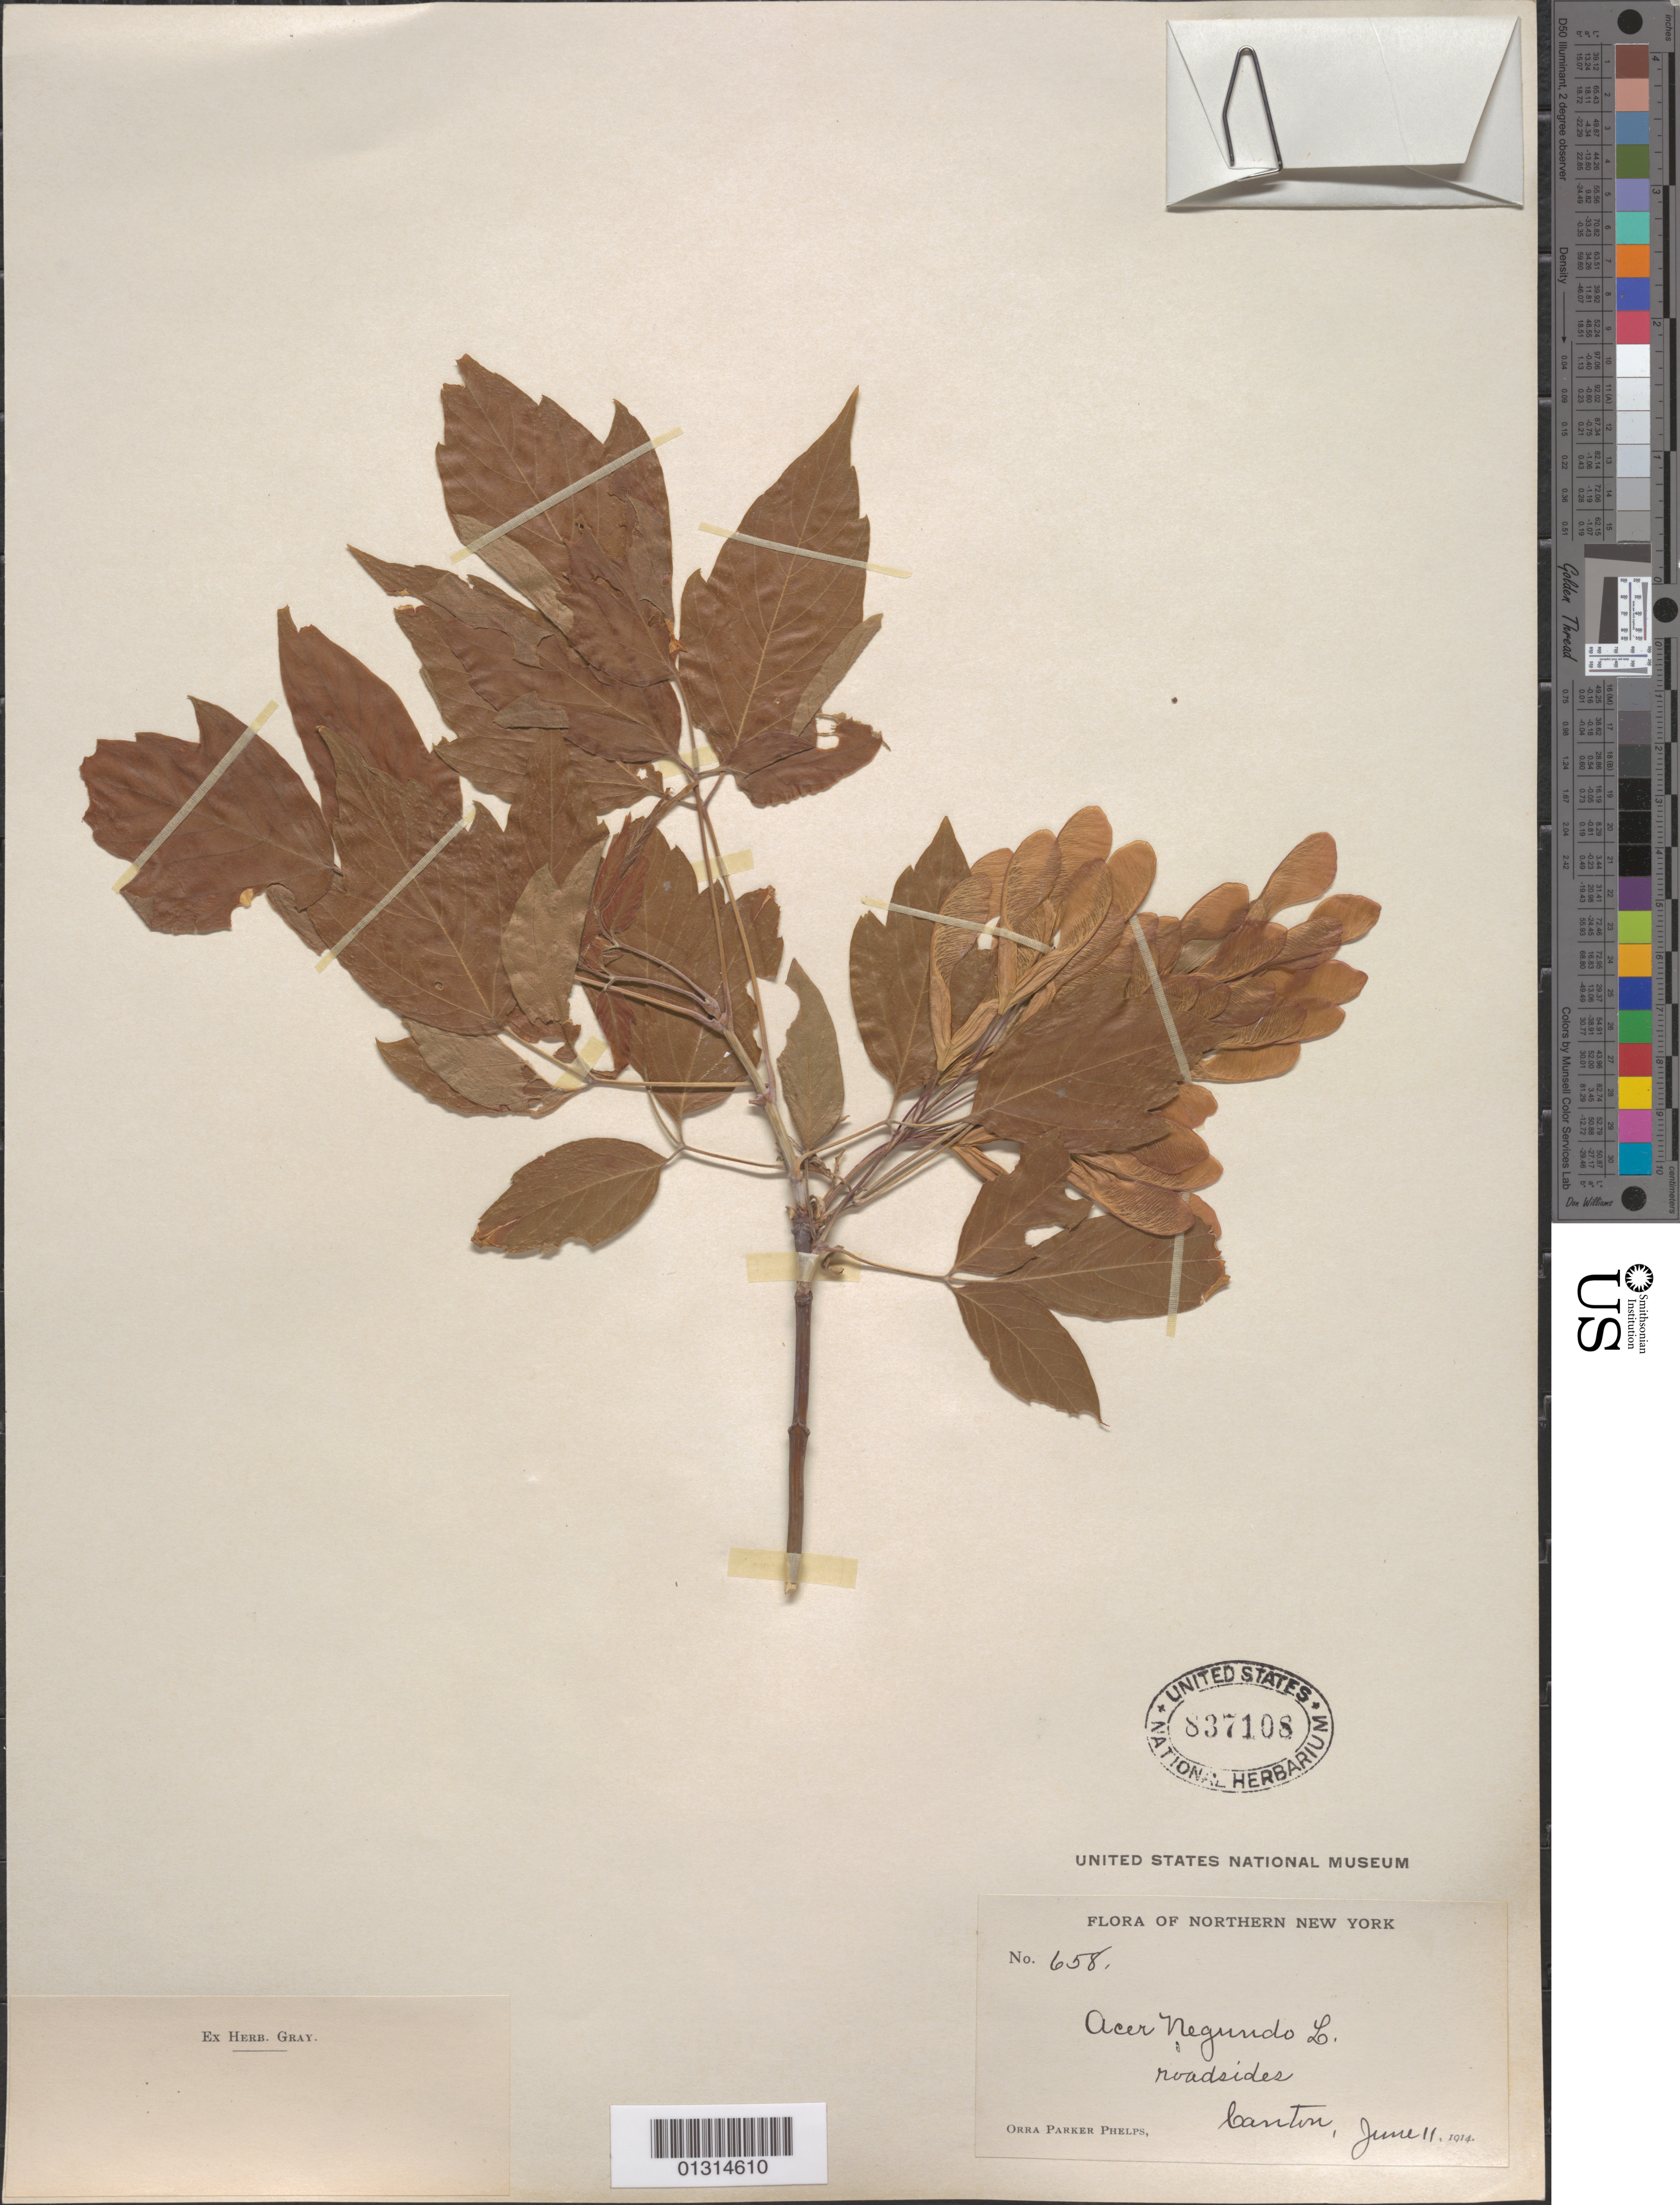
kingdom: Plantae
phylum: Tracheophyta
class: Magnoliopsida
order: Sapindales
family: Sapindaceae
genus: Acer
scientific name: Acer negundo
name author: L.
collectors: O. P. Phelps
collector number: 658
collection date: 1914-06-11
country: United States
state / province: New York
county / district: St. Lawrence County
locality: Canton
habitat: Roadside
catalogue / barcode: US 837108